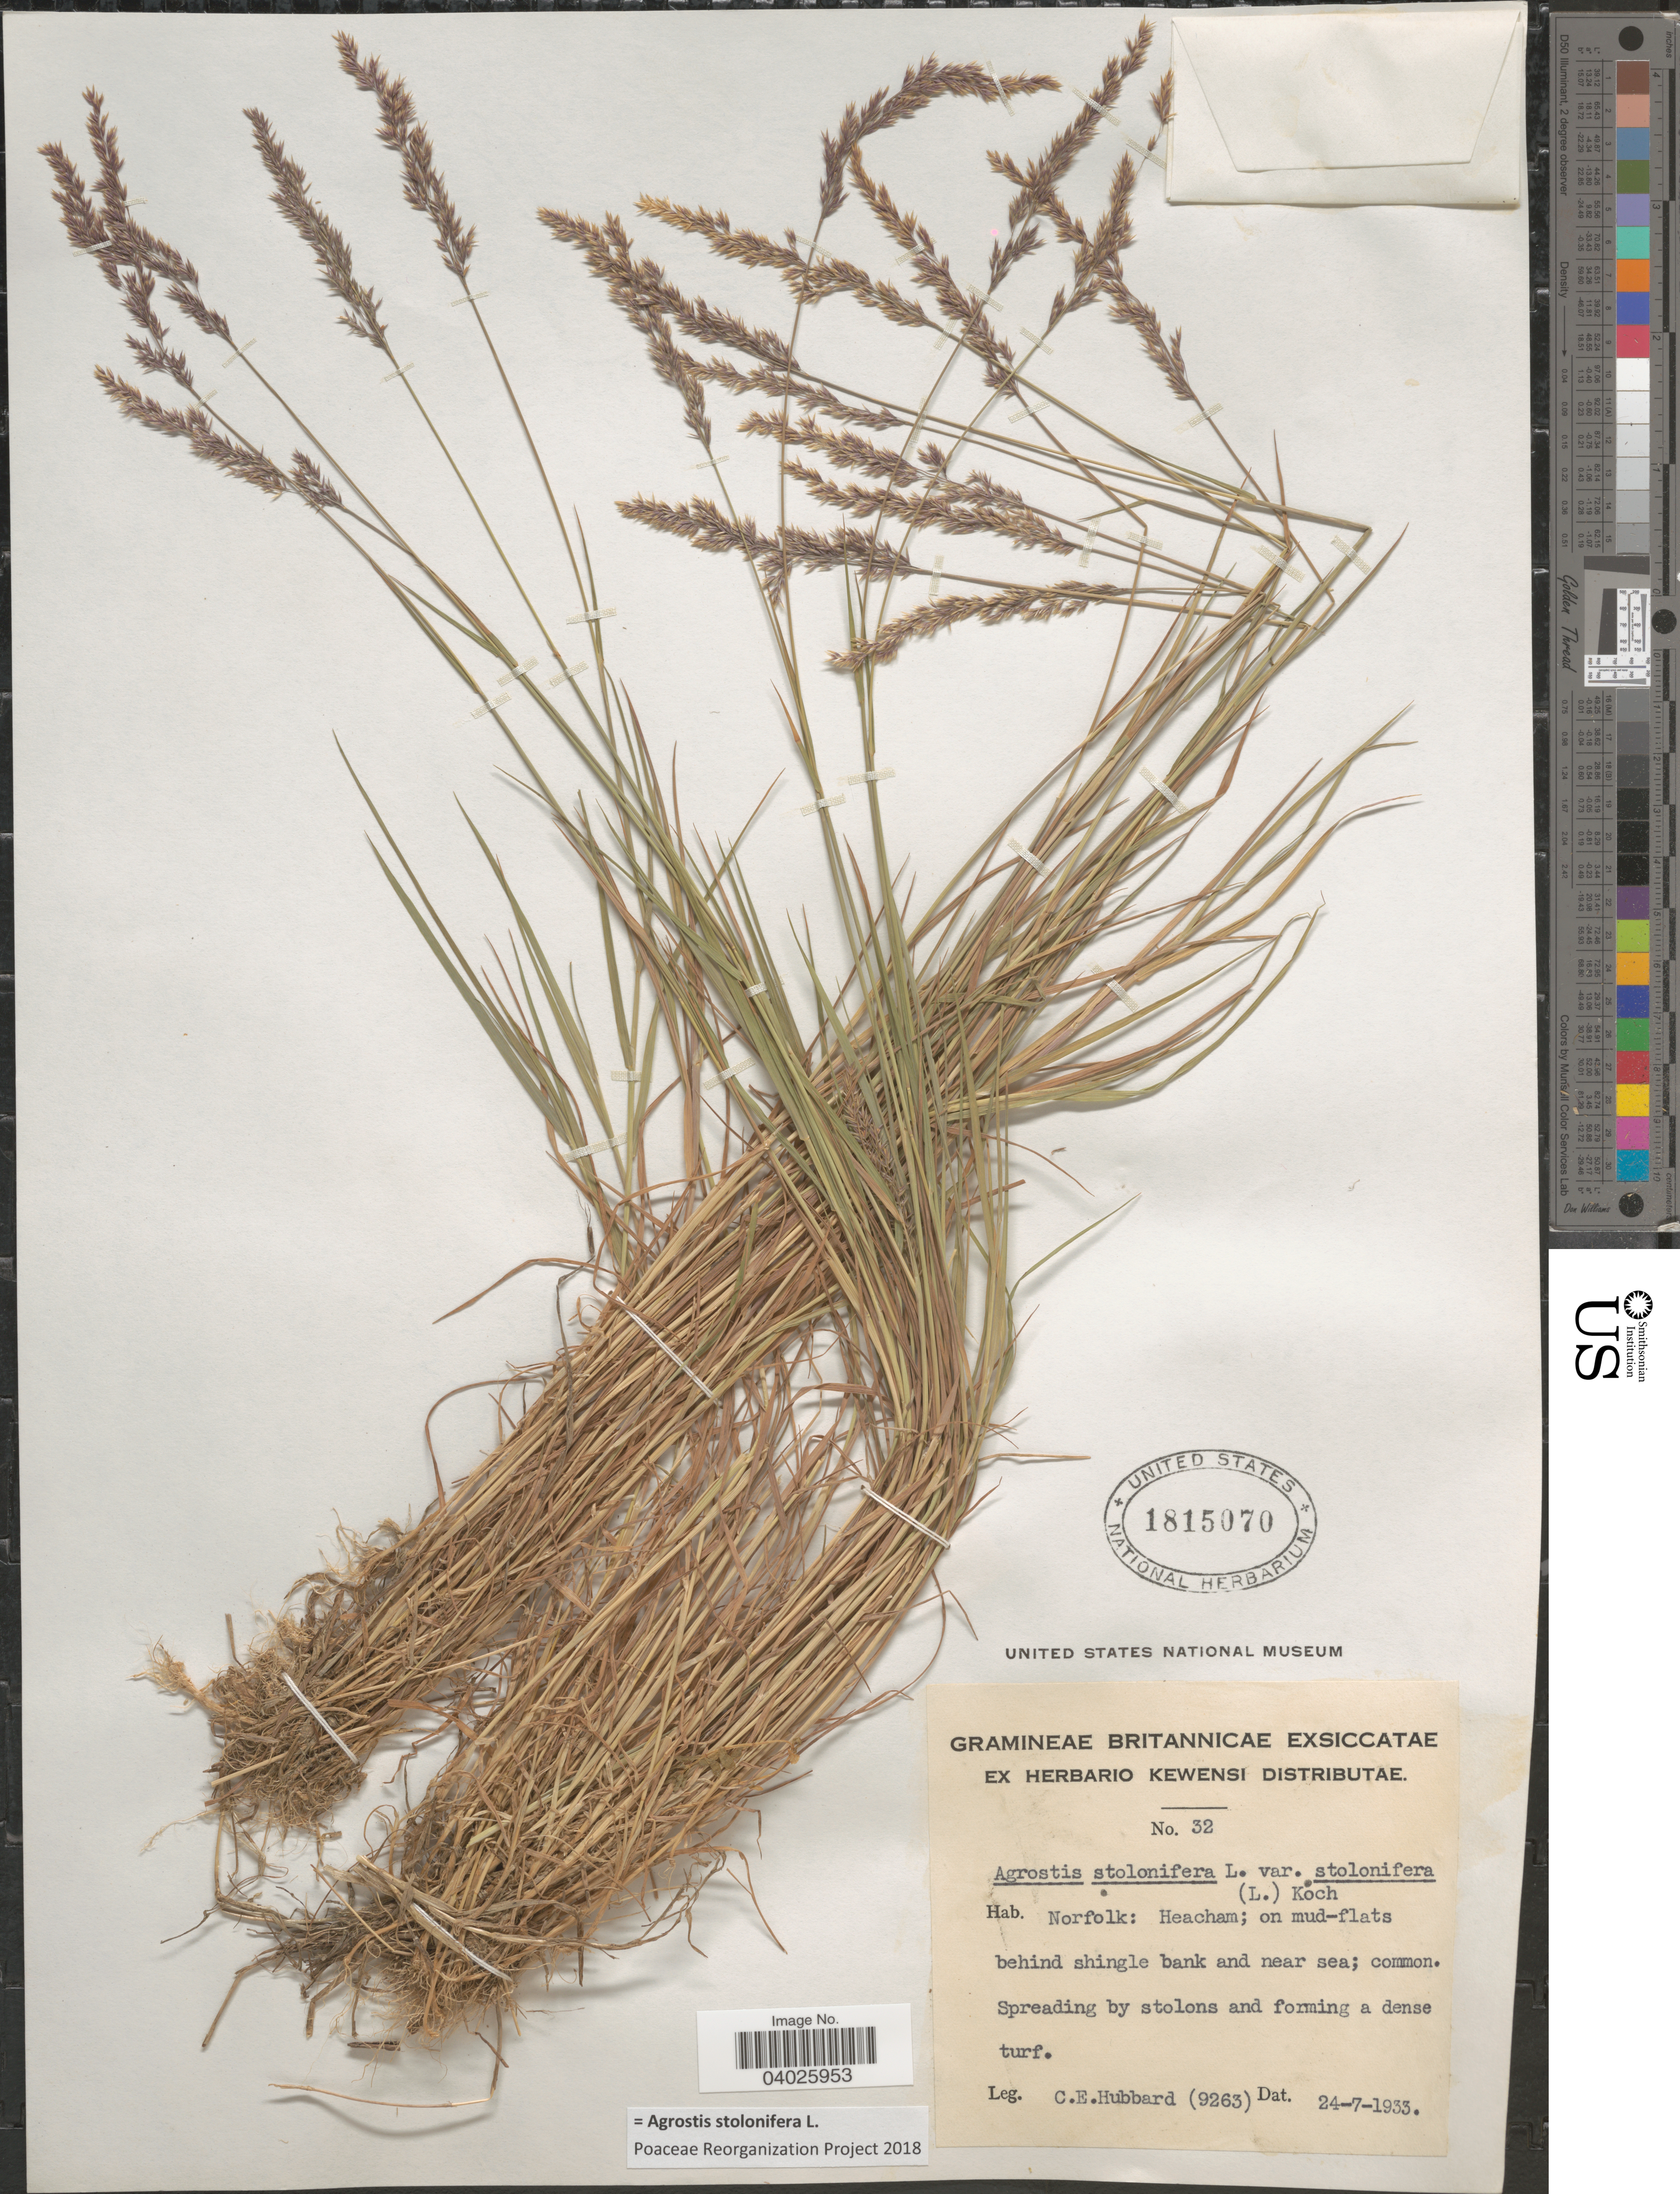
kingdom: Plantae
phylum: Tracheophyta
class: Liliopsida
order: Poales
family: Poaceae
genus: Agrostis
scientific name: Agrostis stolonifera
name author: L.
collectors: C. E. Hubbard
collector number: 9263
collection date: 1935-07-24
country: United Kingdom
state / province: England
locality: Norfolk: Heacham; on mud-flats behind shingle bank and near sea; common.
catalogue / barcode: US 1815070